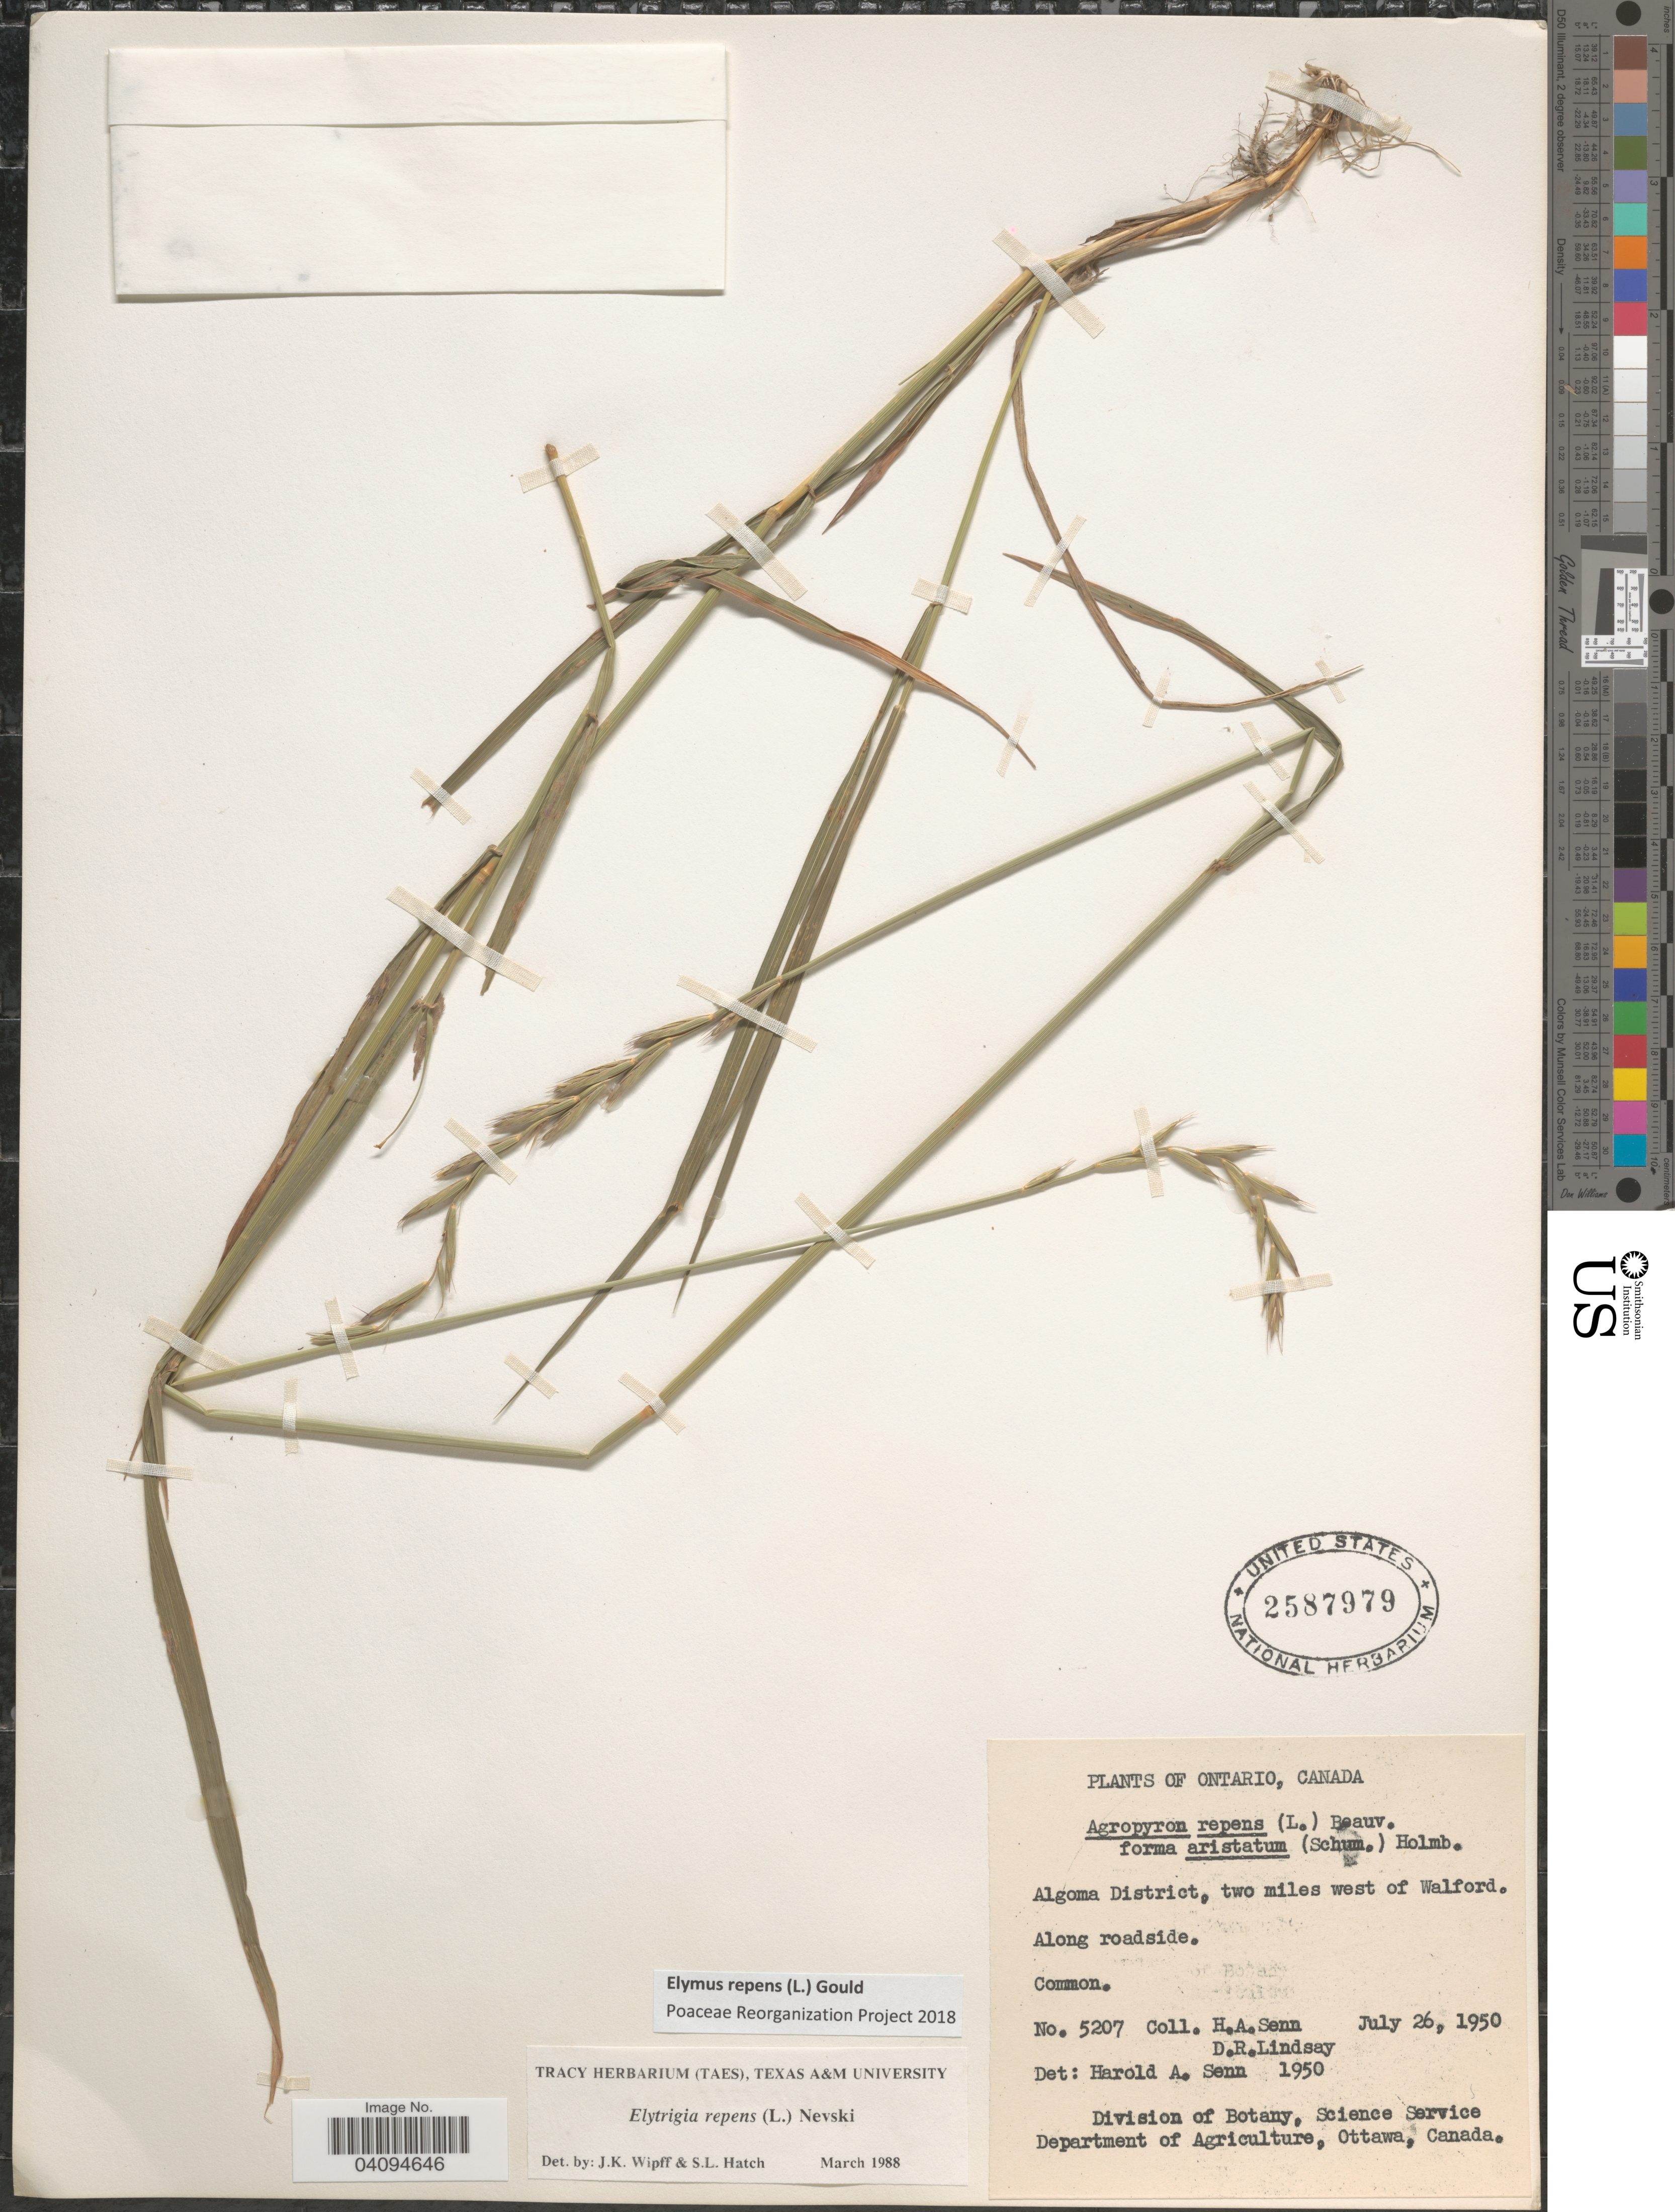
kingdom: Plantae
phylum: Tracheophyta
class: Liliopsida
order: Poales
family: Poaceae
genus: Elymus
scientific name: Elymus repens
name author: (L.) Gould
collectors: H. Senn & D. Lindsay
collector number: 5207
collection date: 1950-07-26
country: Canada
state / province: Ontario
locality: Algoma District, two miles west of Walford.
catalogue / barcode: US 2587979